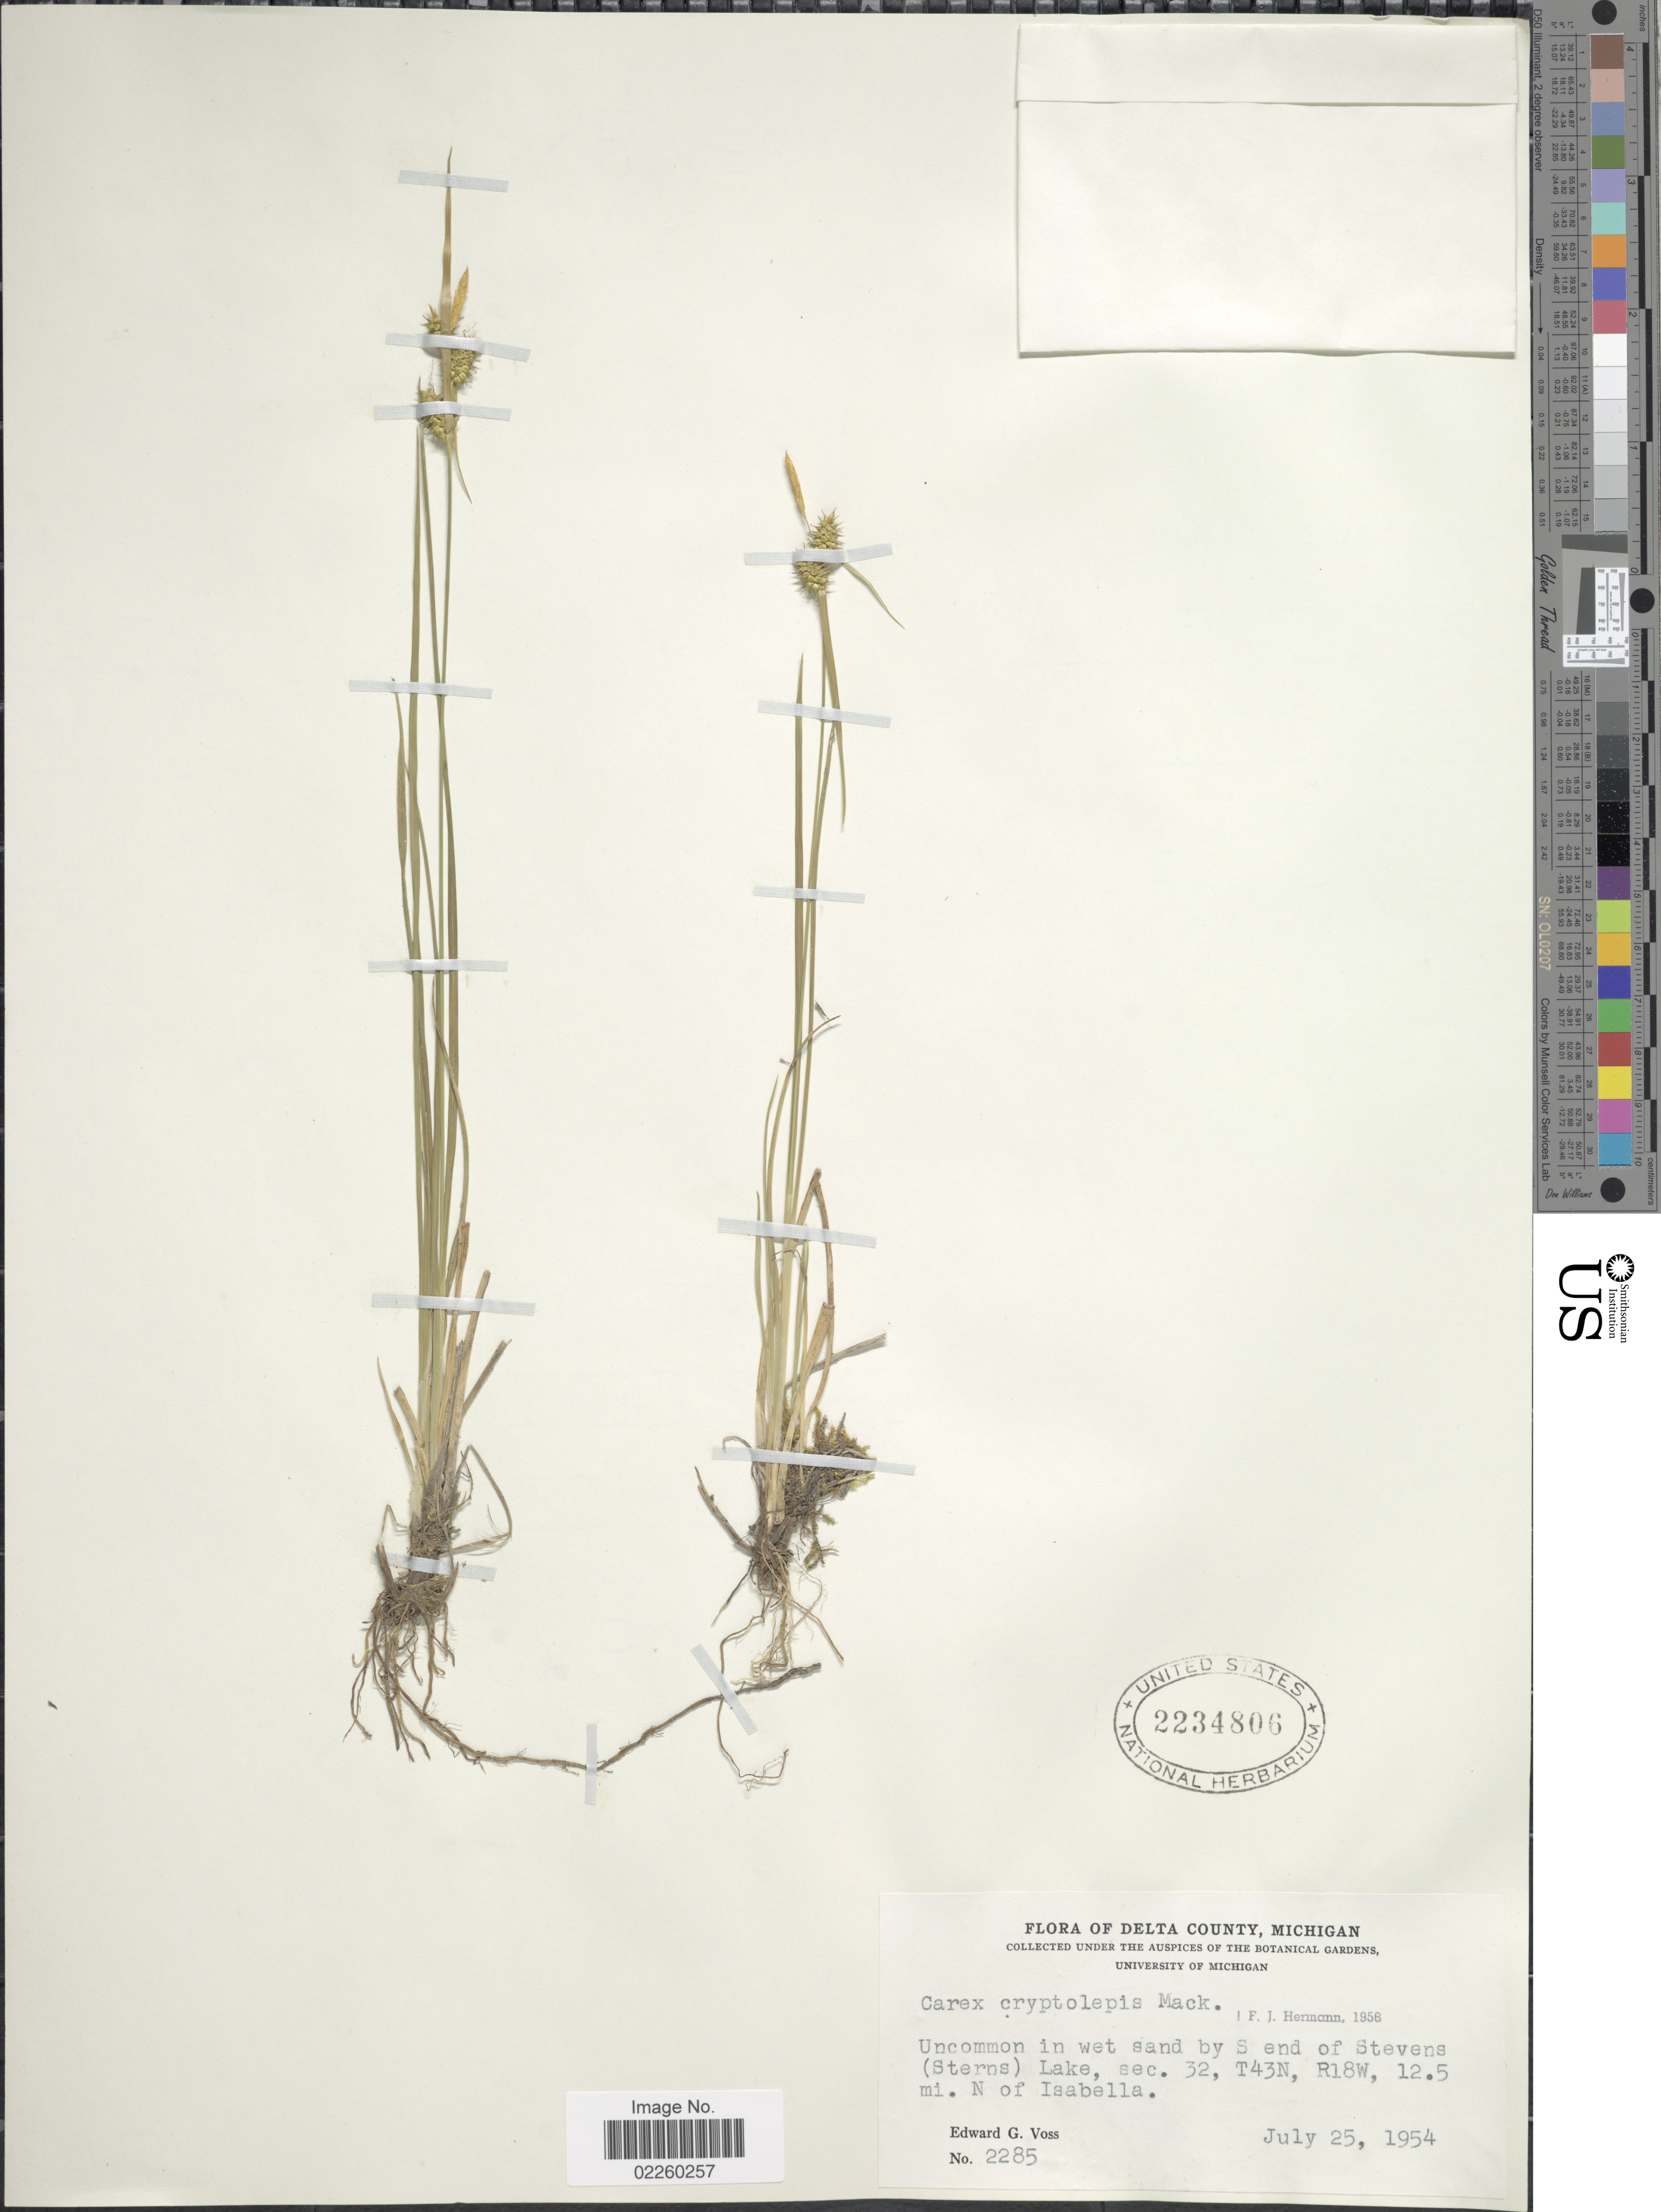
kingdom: Plantae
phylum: Tracheophyta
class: Liliopsida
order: Poales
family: Cyperaceae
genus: Carex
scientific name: Carex cryptolepis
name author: Mack.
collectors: E. G. Voss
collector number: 2285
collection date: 1954-07-25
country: United States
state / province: Michigan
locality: Delta County, in wet sand by S end of Stevens (Sterns) Lake, sec. 32, T43N, R18W, 12.5 mi. N of Isabella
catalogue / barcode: US 2234806